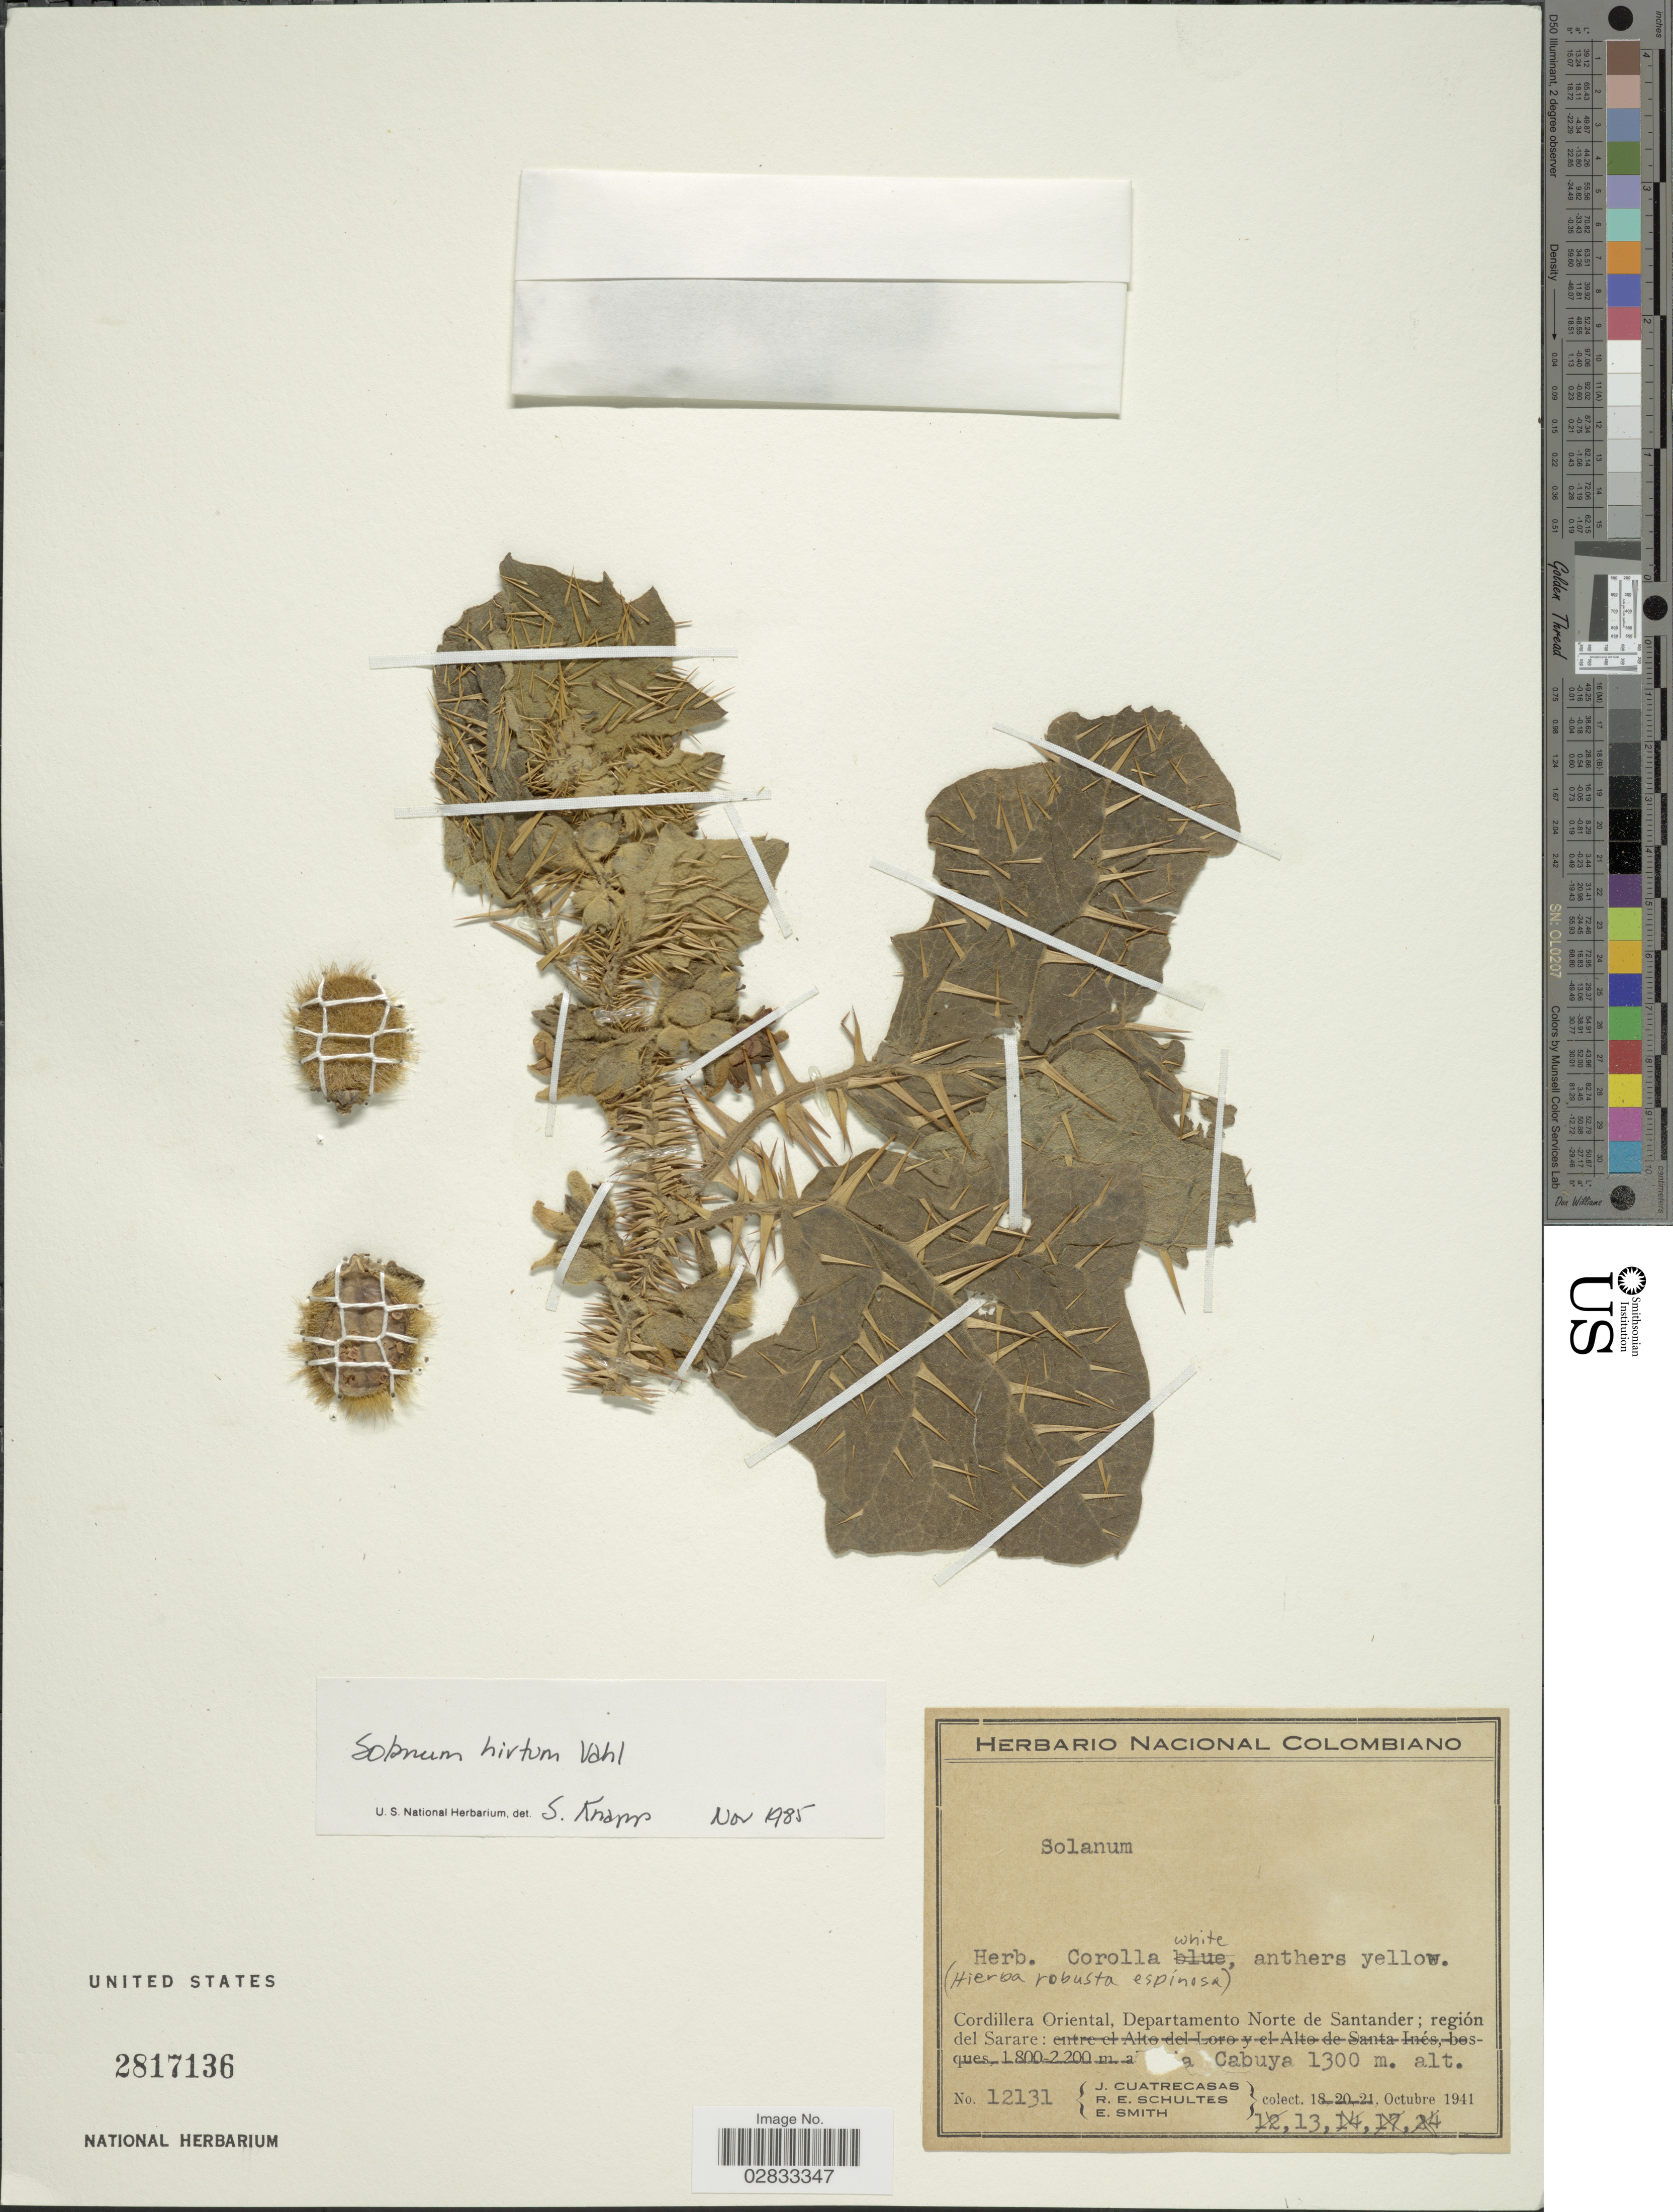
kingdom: Plantae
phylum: Tracheophyta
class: Magnoliopsida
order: Solanales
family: Solanaceae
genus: Solanum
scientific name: Solanum hirtum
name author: Vahl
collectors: J. Cuatrecasas, R. E. Schultes & E. Smith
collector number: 12131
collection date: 1941-10-13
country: Colombia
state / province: Norte de Santander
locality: Cordillera Oriental, Departamento Norte de Santander; región del Sarare. Cabuya.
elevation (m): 1300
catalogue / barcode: US 2817136